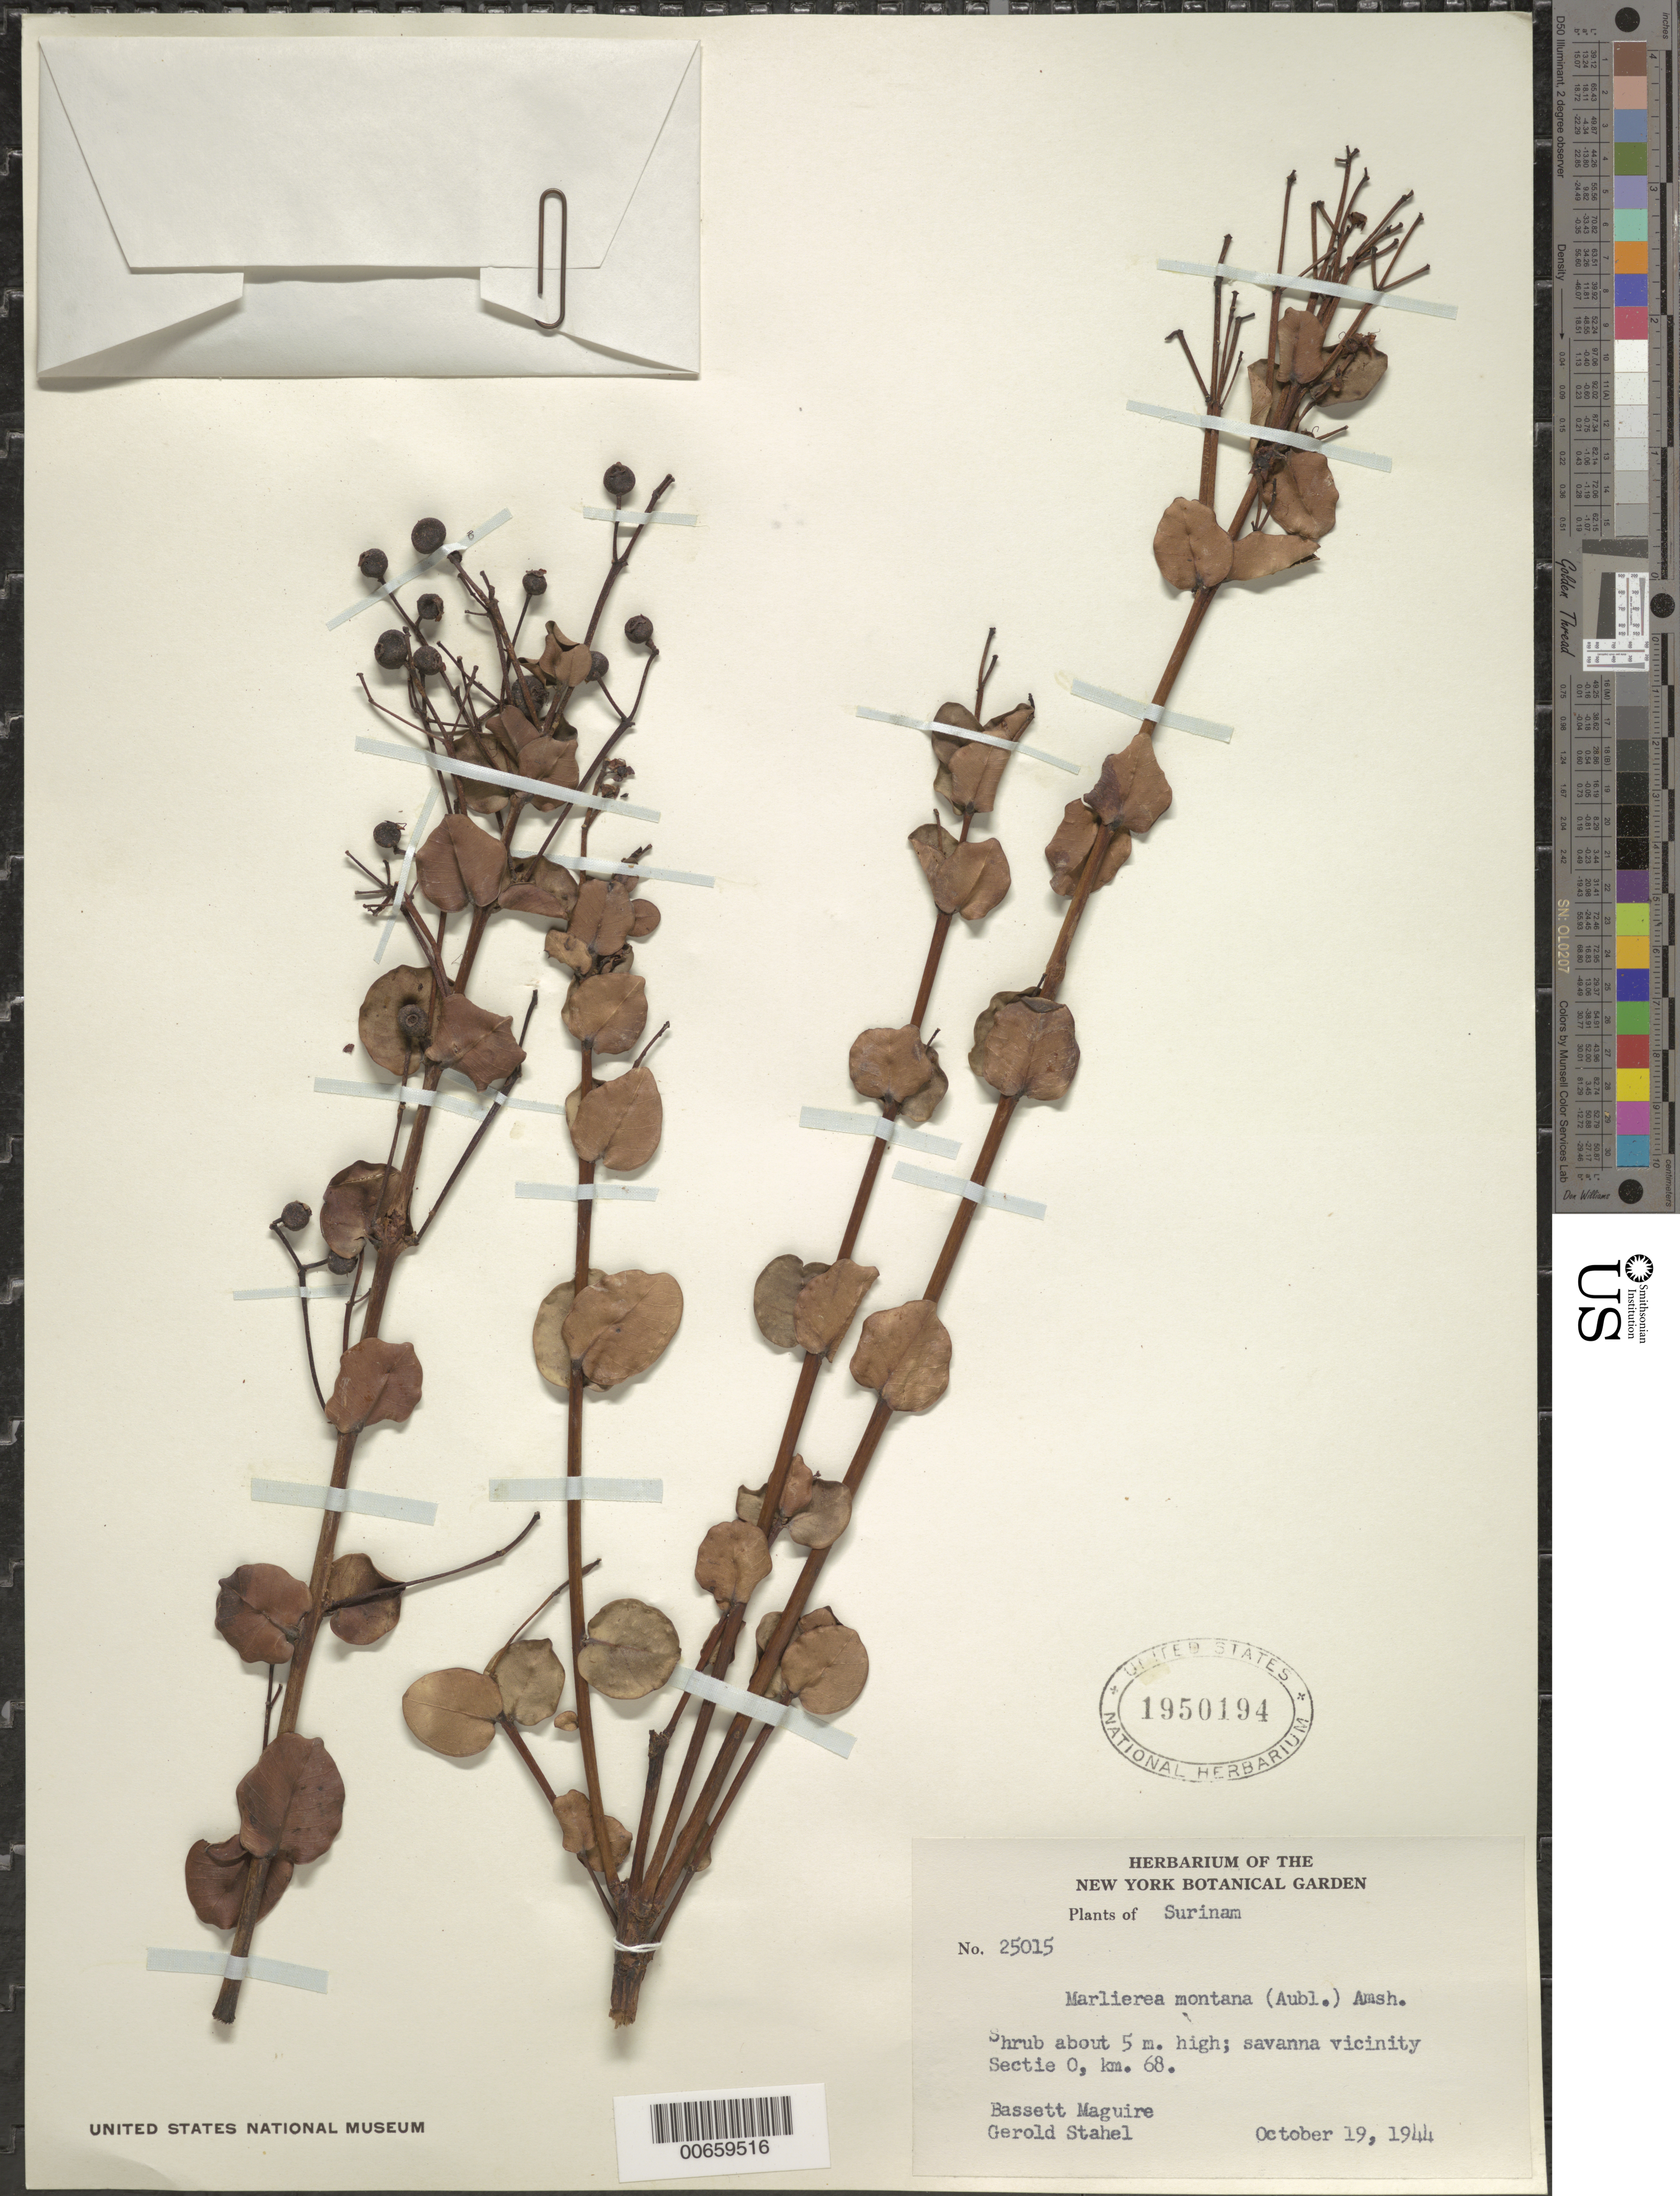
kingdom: Plantae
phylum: Tracheophyta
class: Magnoliopsida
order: Myrtales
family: Myrtaceae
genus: Myrcia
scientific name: Myrcia neomontana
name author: E. Lucas & C.E. Wilson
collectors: B. Maguire & G. Stahel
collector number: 25015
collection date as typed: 19-Oct-44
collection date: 1944-10-19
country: Suriname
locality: Sectie O, km 68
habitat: Savanna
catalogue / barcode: US 1950194